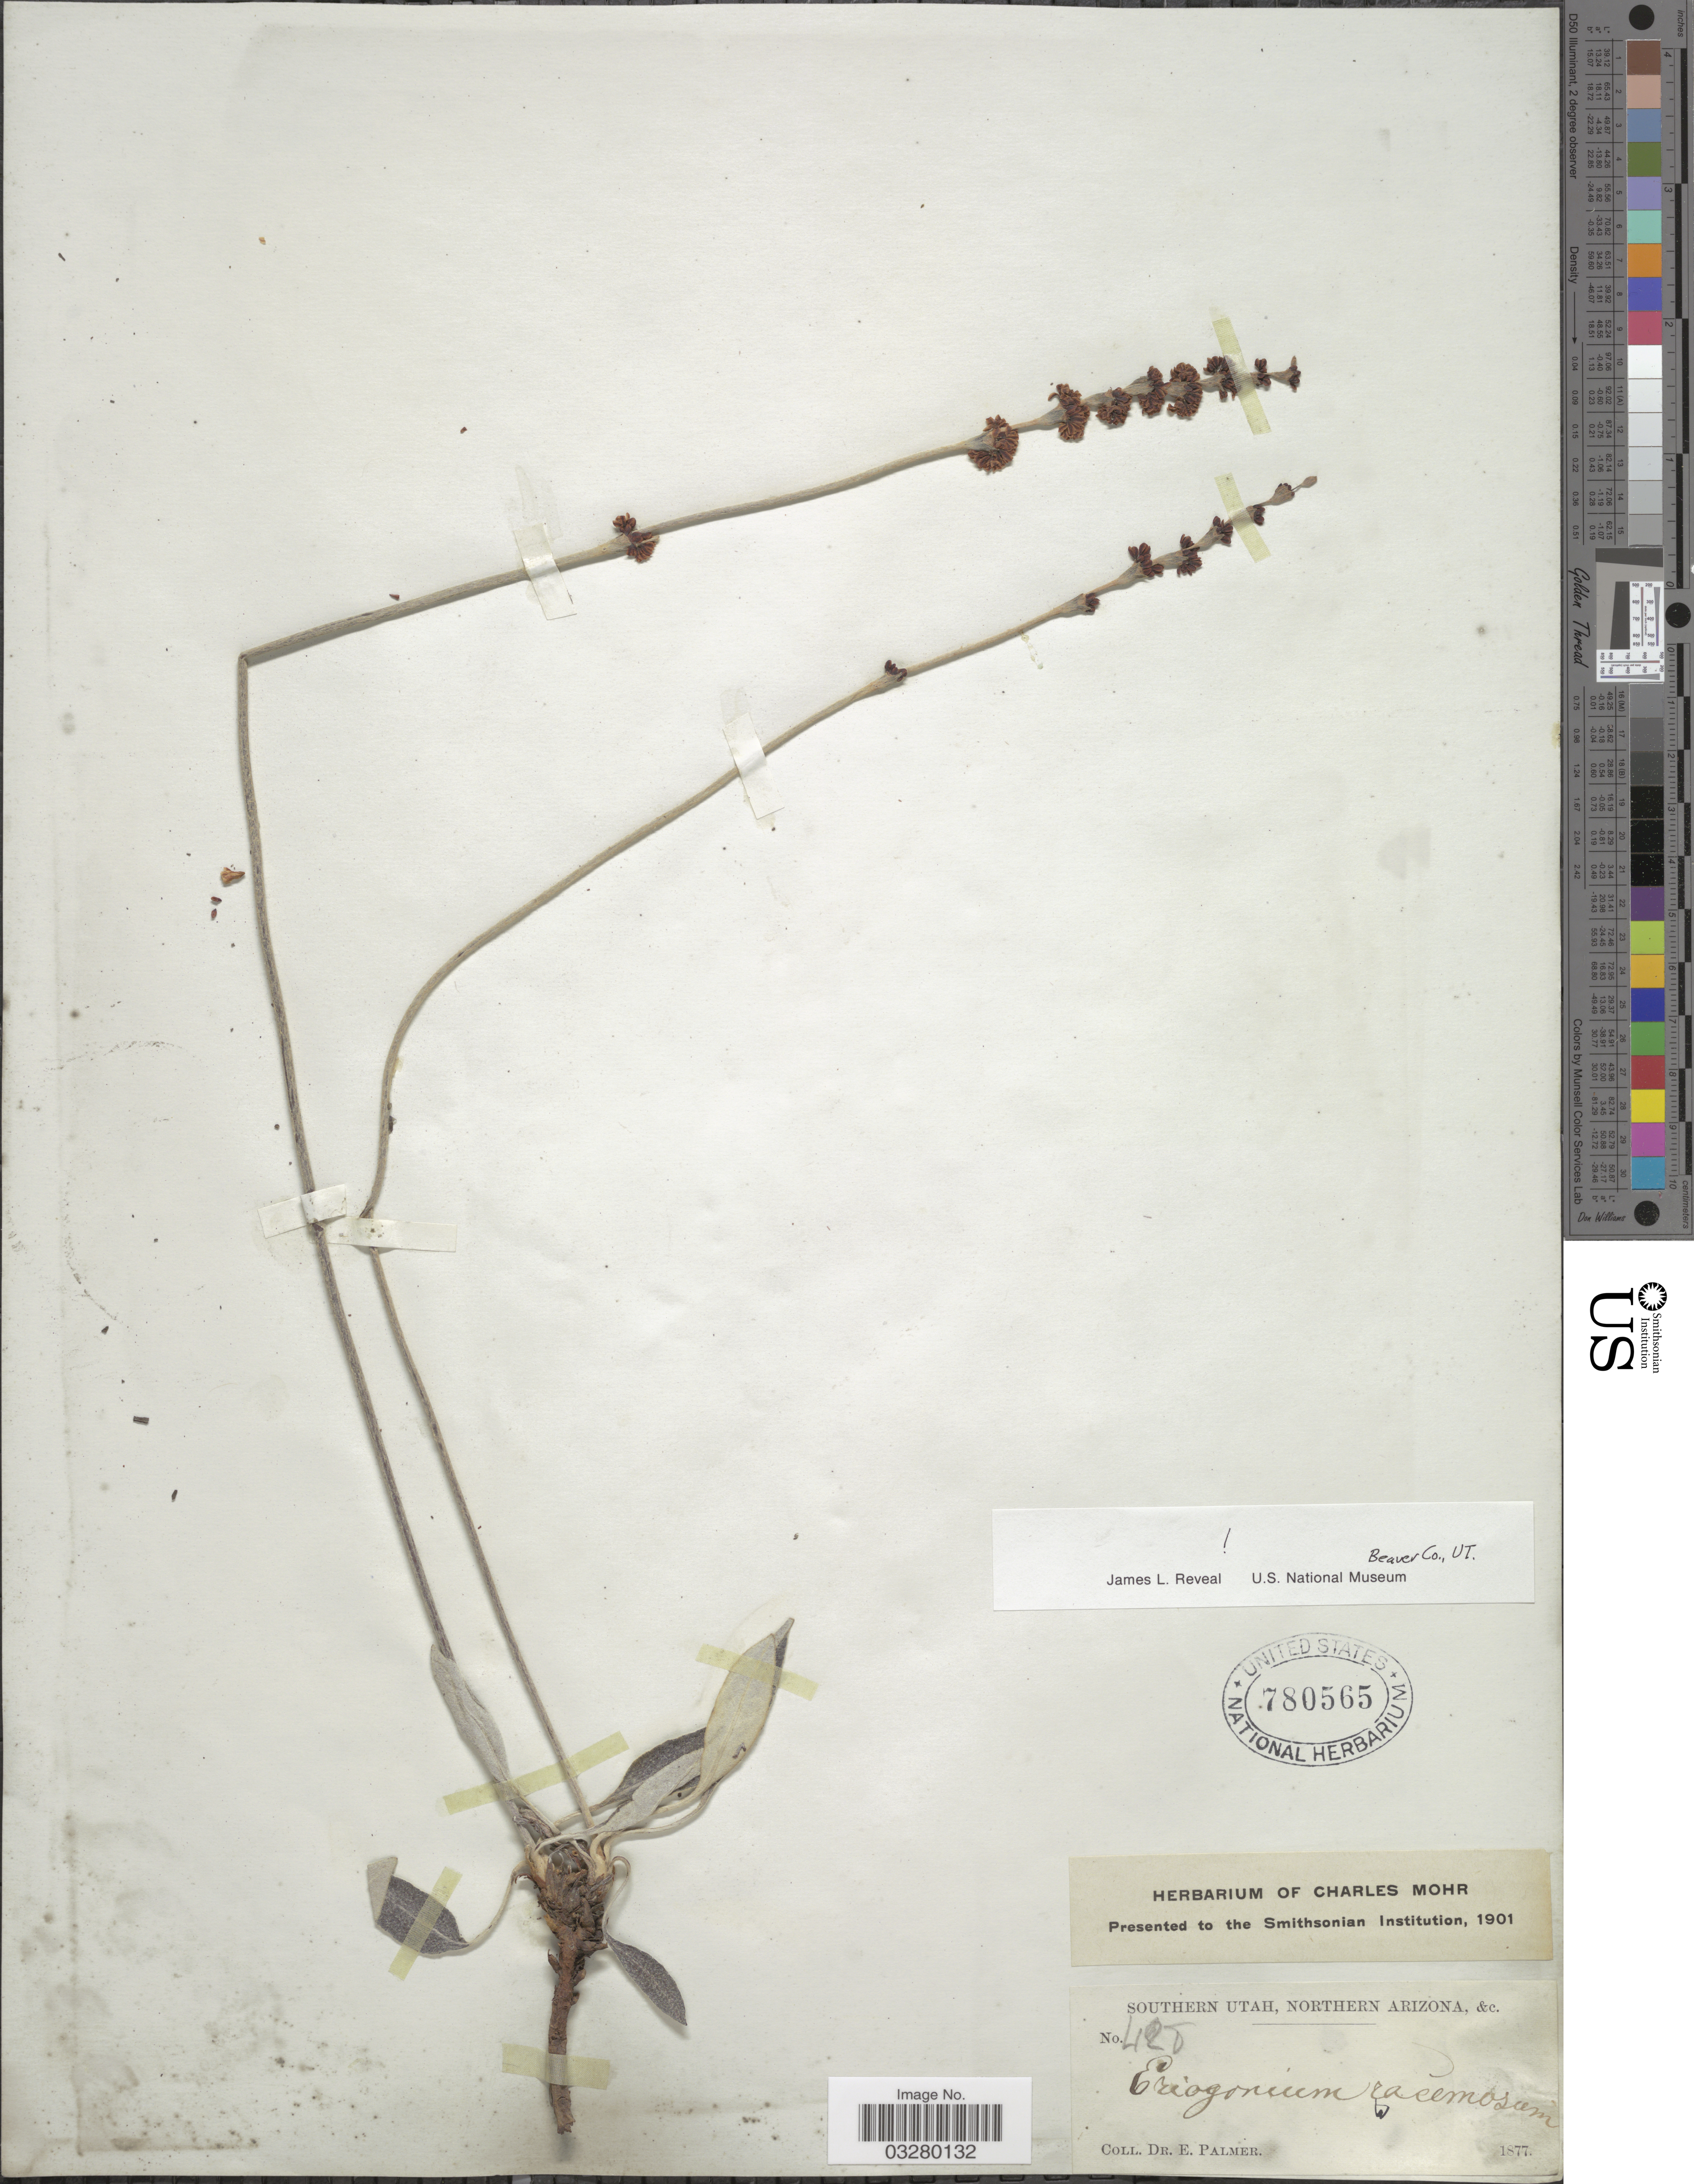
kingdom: Plantae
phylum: Tracheophyta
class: Magnoliopsida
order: Caryophyllales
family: Polygonaceae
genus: Eriogonum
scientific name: Eriogonum racemosum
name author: Nutt.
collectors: E. Palmer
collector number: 428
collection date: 1877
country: United States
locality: Southern Utah, Northern Arizona.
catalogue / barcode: US 780565